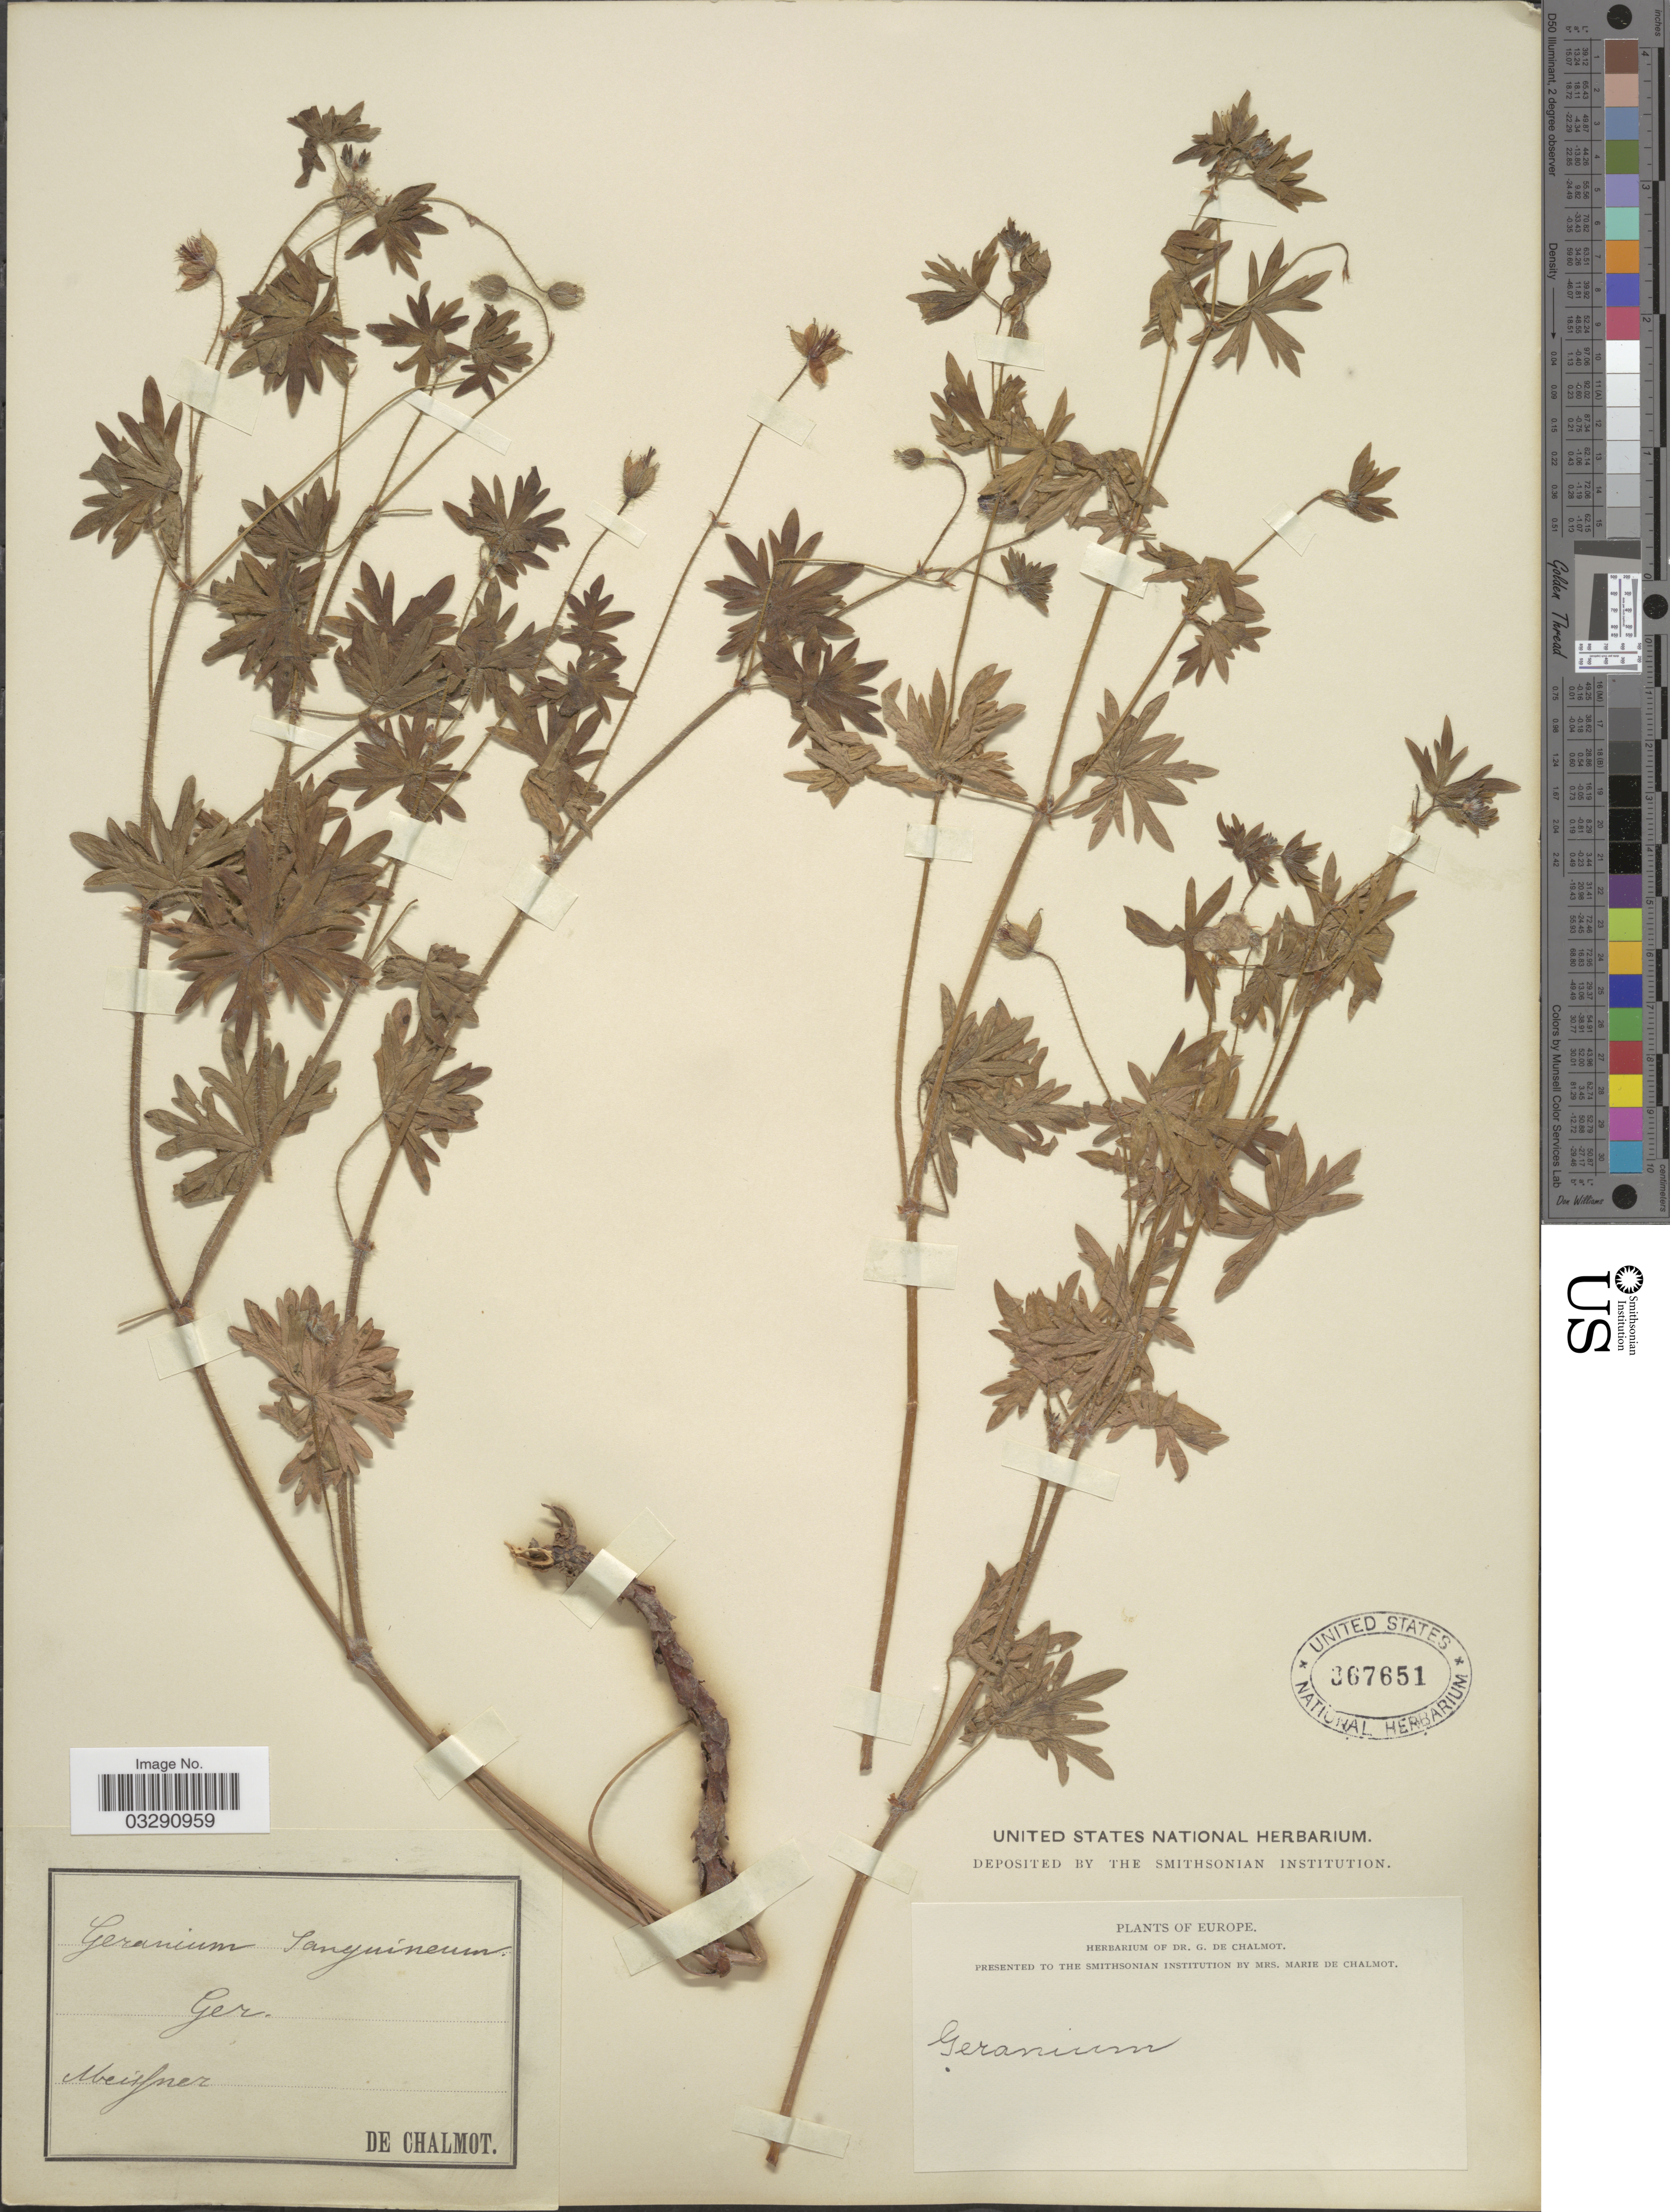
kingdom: Plantae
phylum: Tracheophyta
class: Magnoliopsida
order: Geraniales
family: Geraniaceae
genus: Geranium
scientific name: Geranium sanguineum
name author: L.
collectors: G. de Chalmot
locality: Europe, Meissner.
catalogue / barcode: US 367651